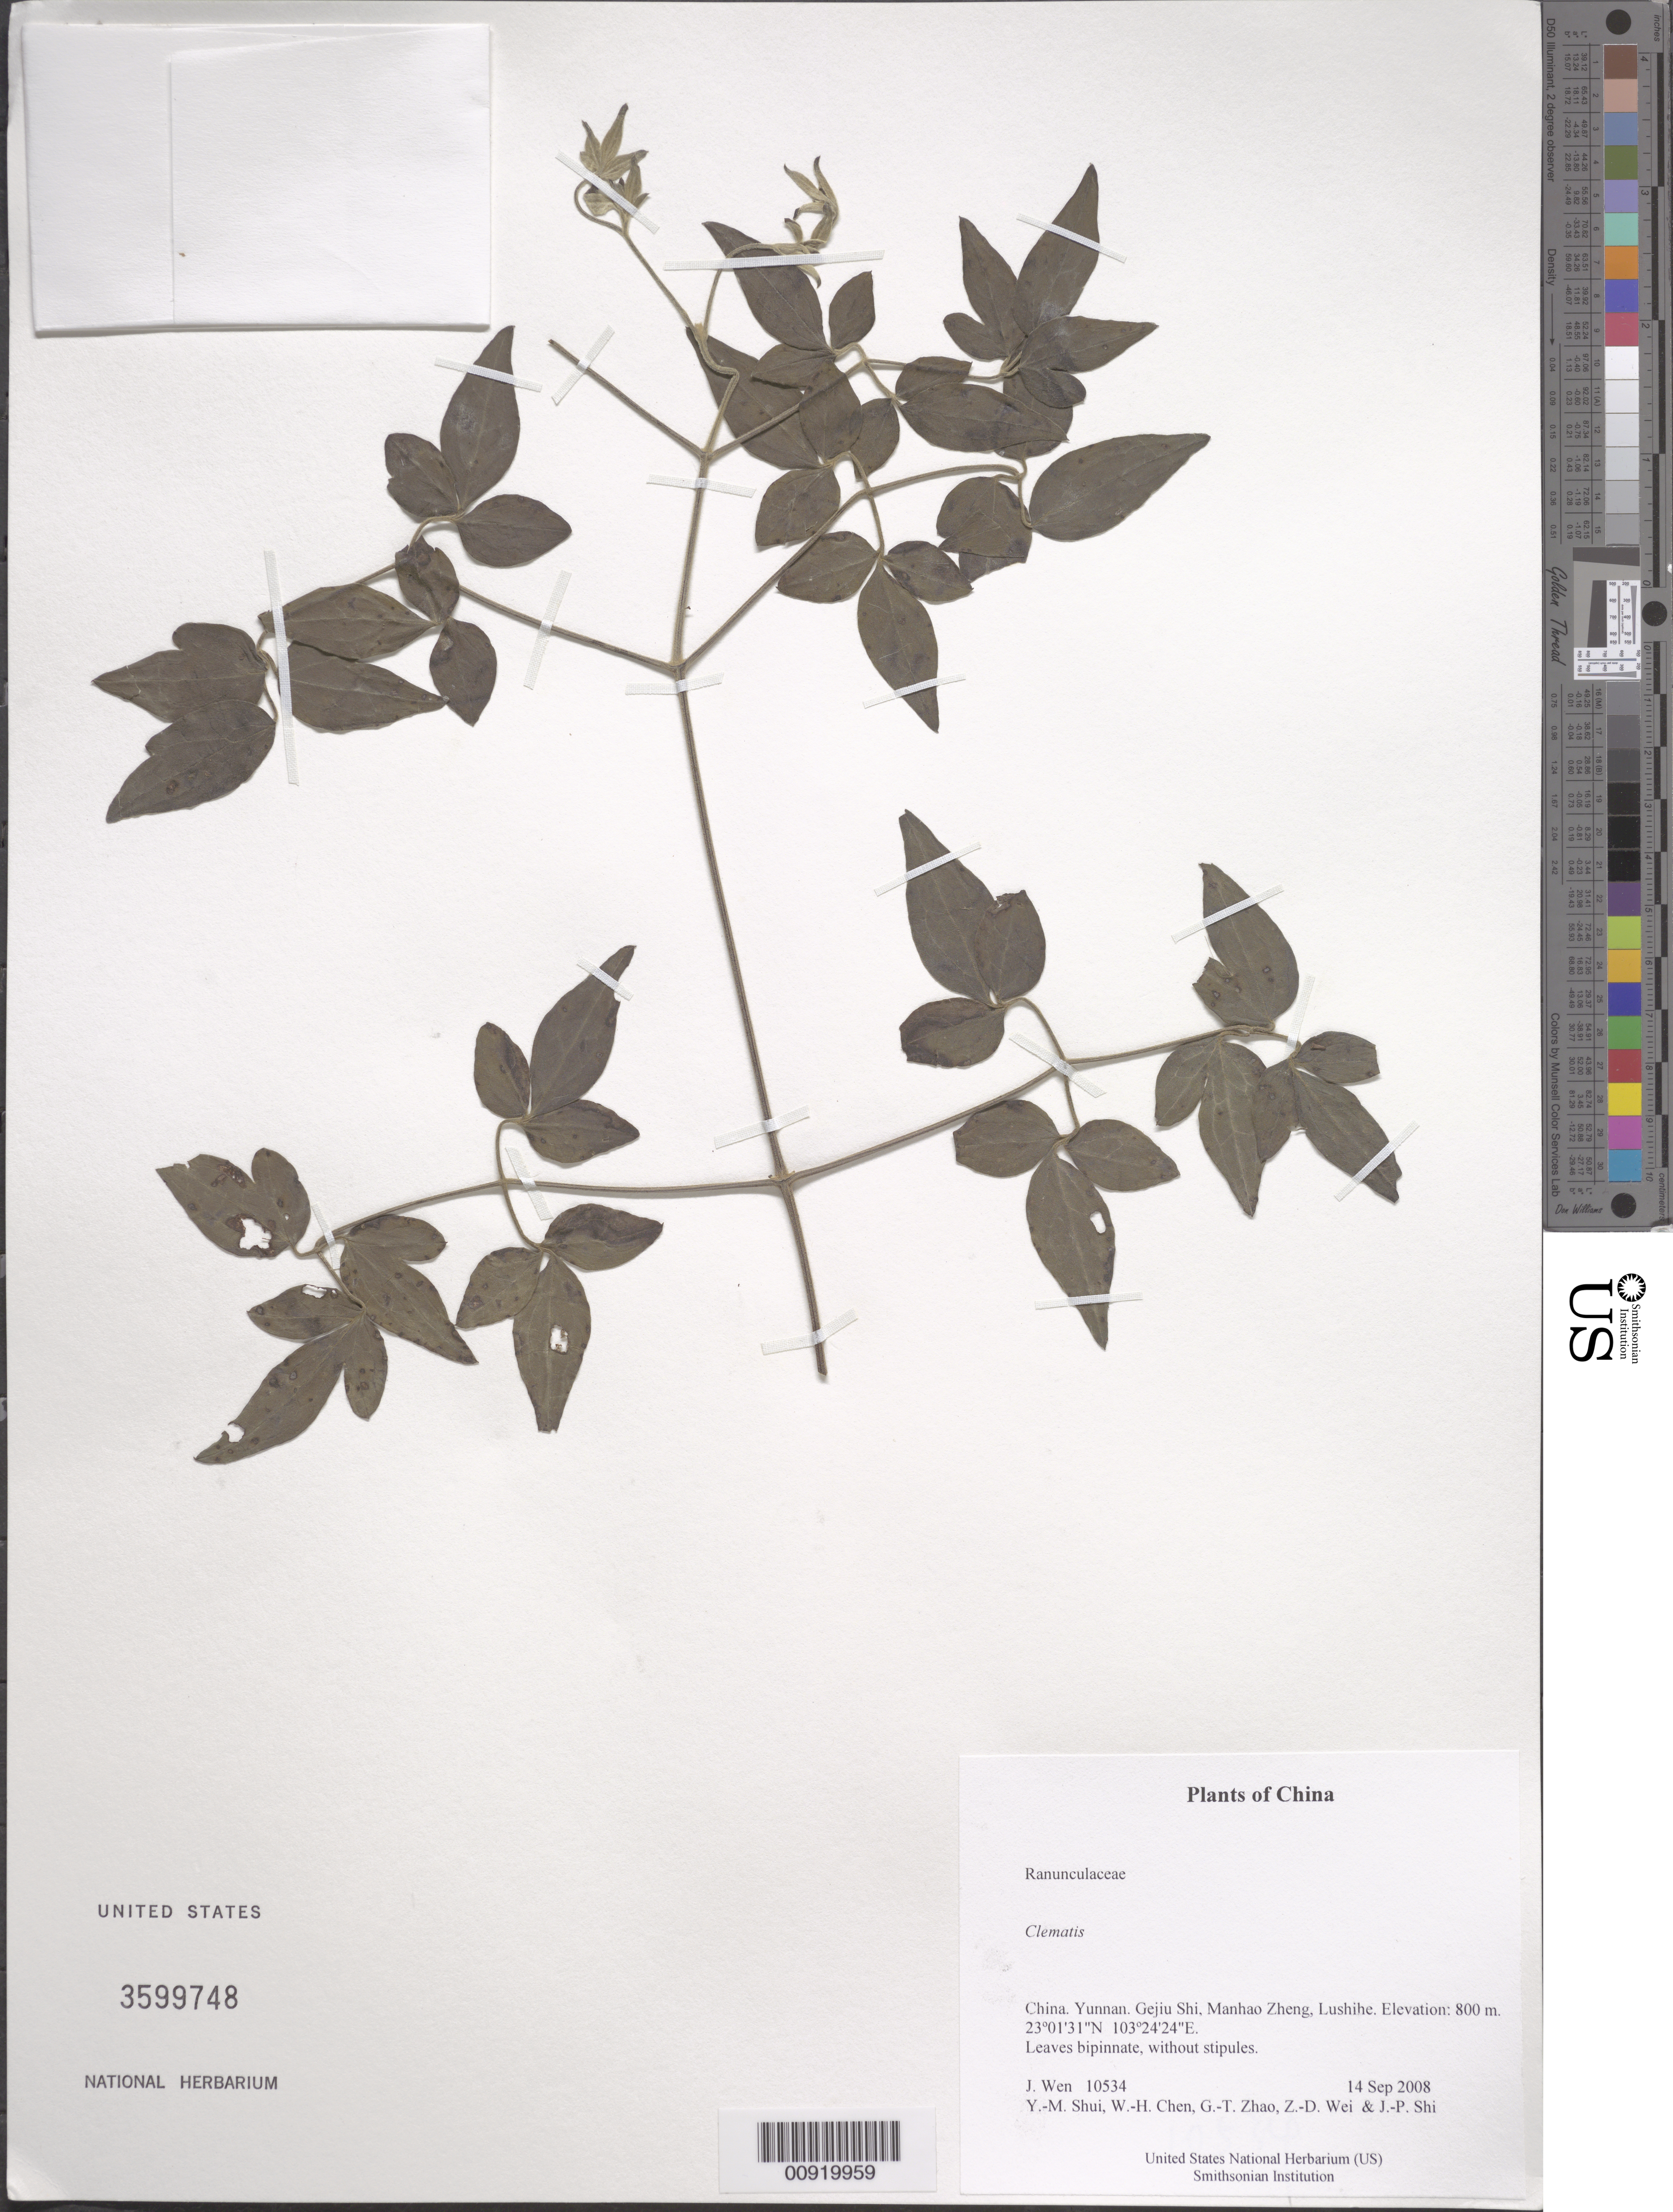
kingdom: Plantae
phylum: Tracheophyta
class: Magnoliopsida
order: Ranunculales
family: Ranunculaceae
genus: Clematis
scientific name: Clematis sp.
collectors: J. Wen, Y. Shui, W. Chen, G. Zhao, Z. Wei & J. Shi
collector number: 10534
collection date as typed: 14 Sep 2008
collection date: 2008-09-14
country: China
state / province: Yunnan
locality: Gejiu Shi, Manhao Zheng, Lushihe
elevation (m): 800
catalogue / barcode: US 3599748